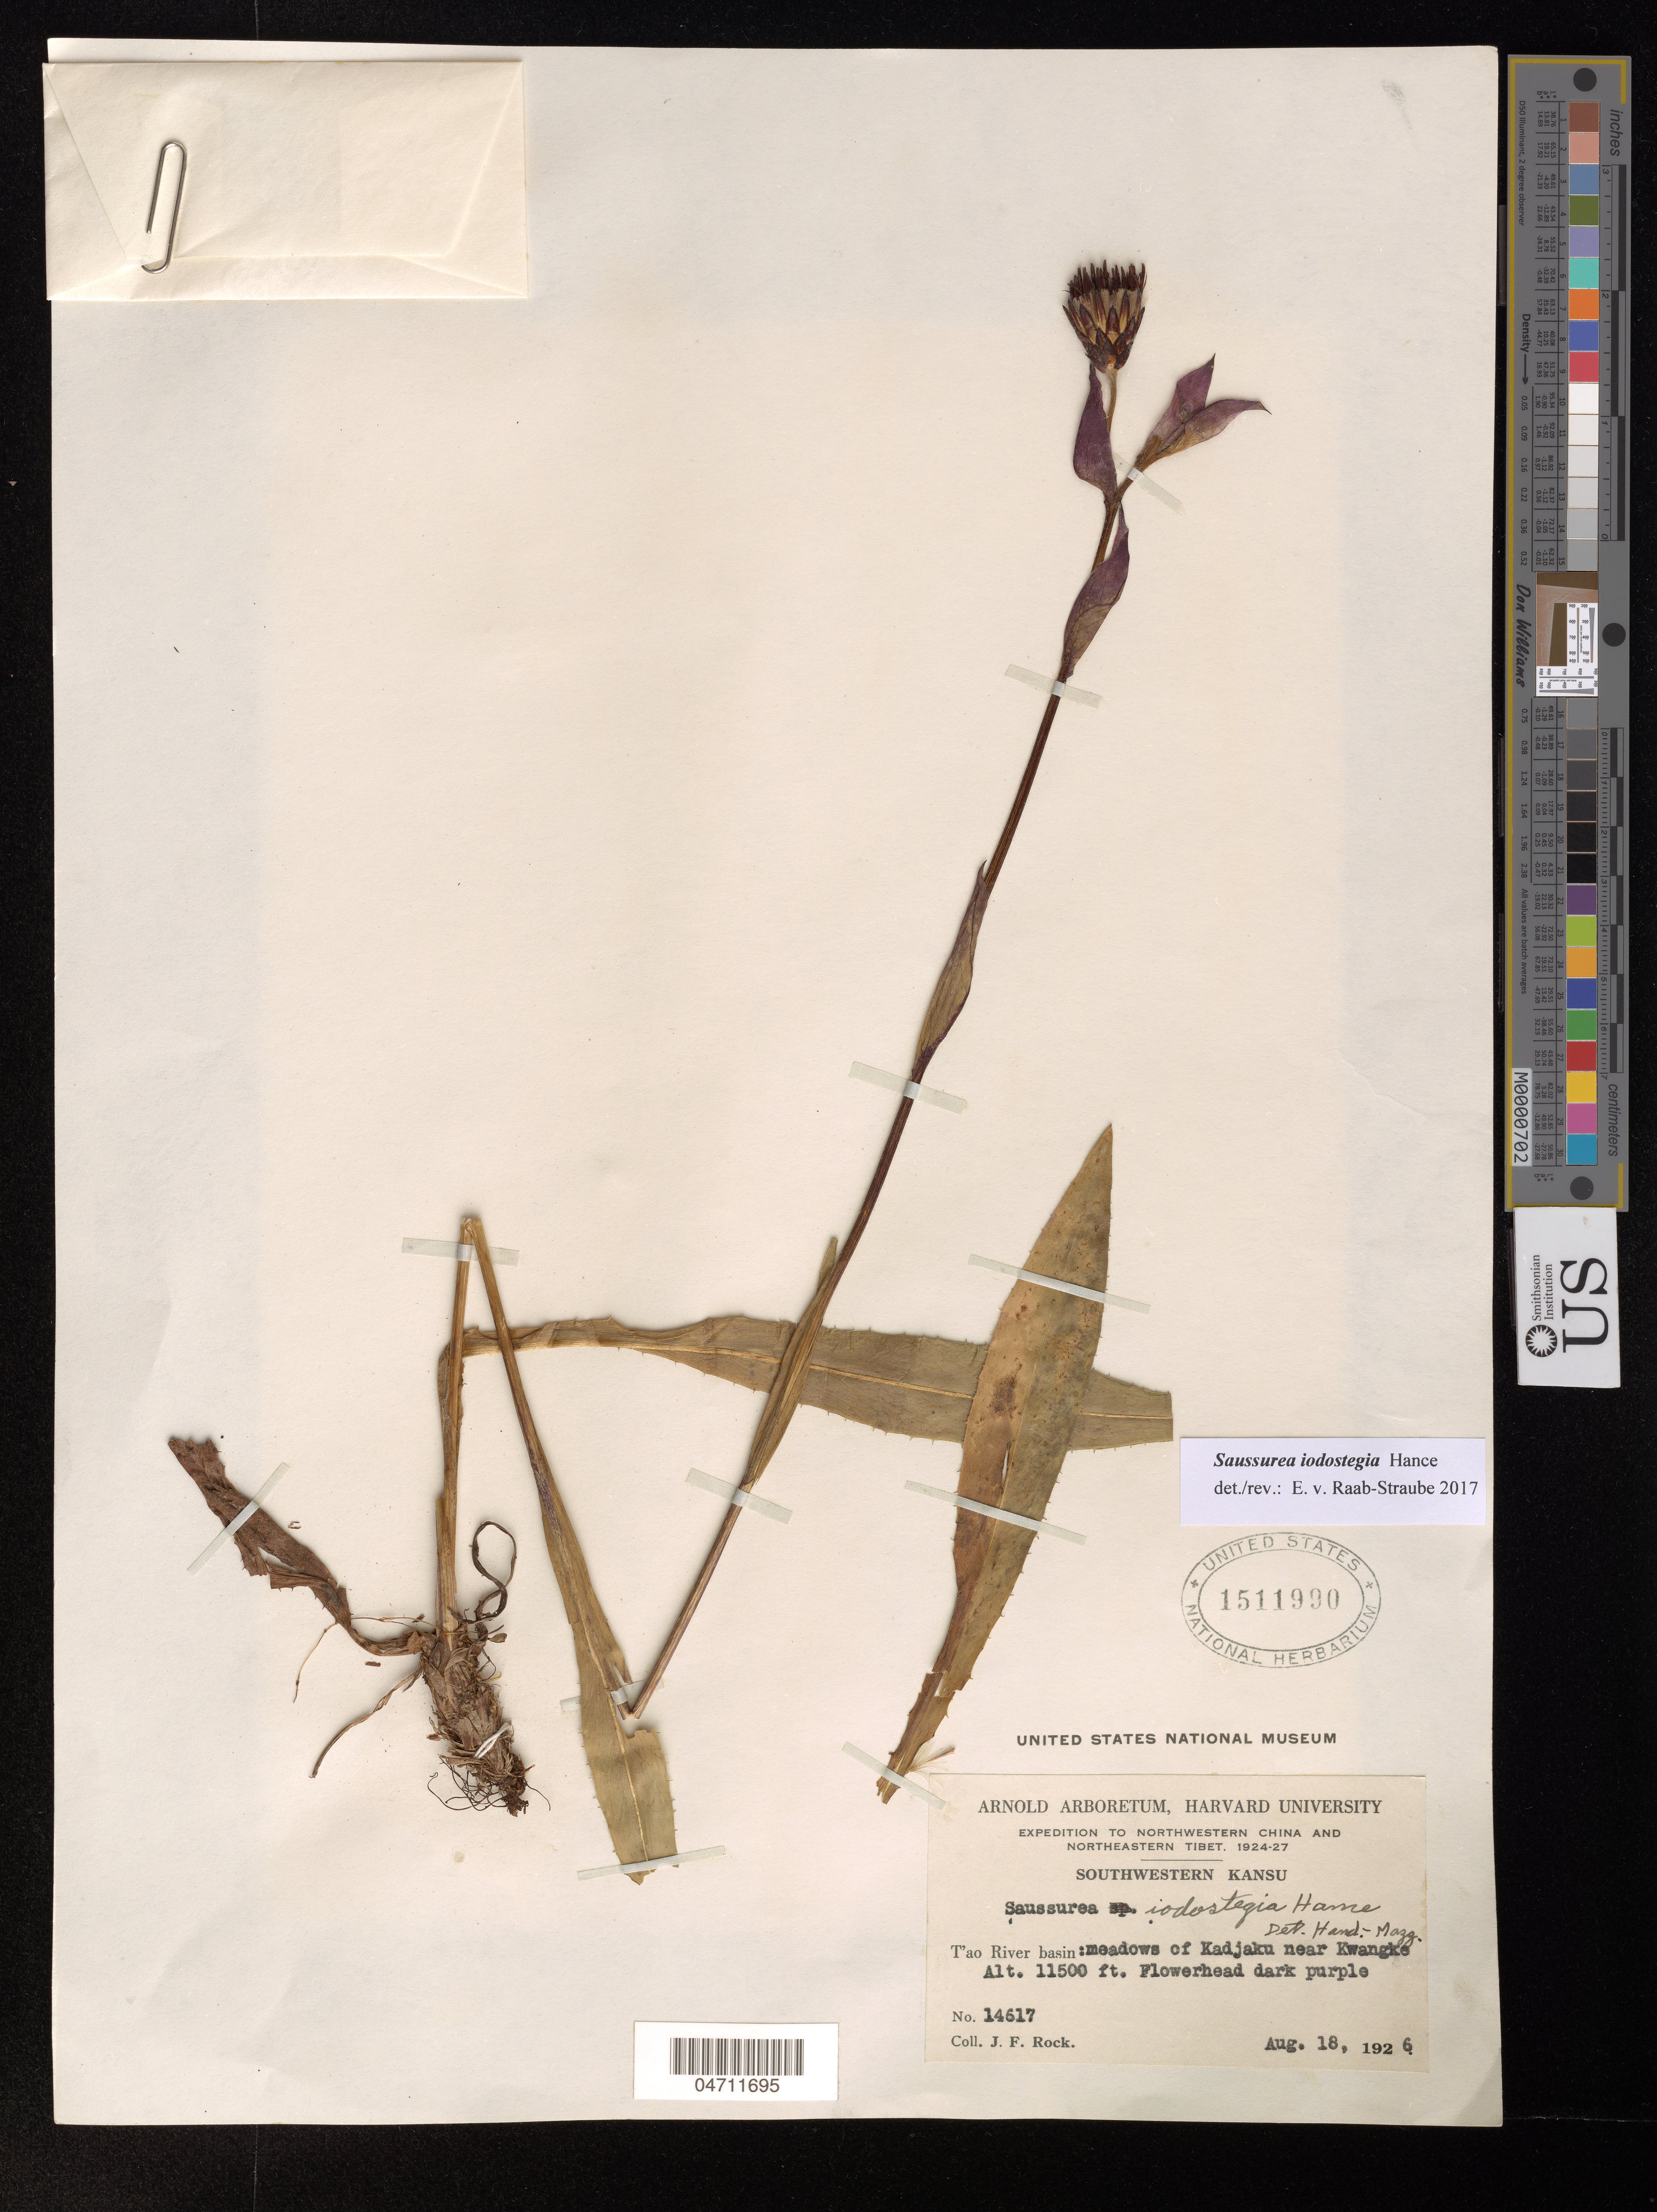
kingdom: Plantae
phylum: Tracheophyta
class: Magnoliopsida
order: Asterales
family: Asteraceae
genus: Saussurea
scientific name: Saussurea iodostegia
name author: Hance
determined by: Raab-Straube, Eckhard von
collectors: J. Rock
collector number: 14617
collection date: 1926-08-18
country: China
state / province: Gansu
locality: Northwestern China. Southwestern Kansu. T'ao River basin: meadows of Kadjaku near Kwangke.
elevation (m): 3505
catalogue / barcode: US 1511990